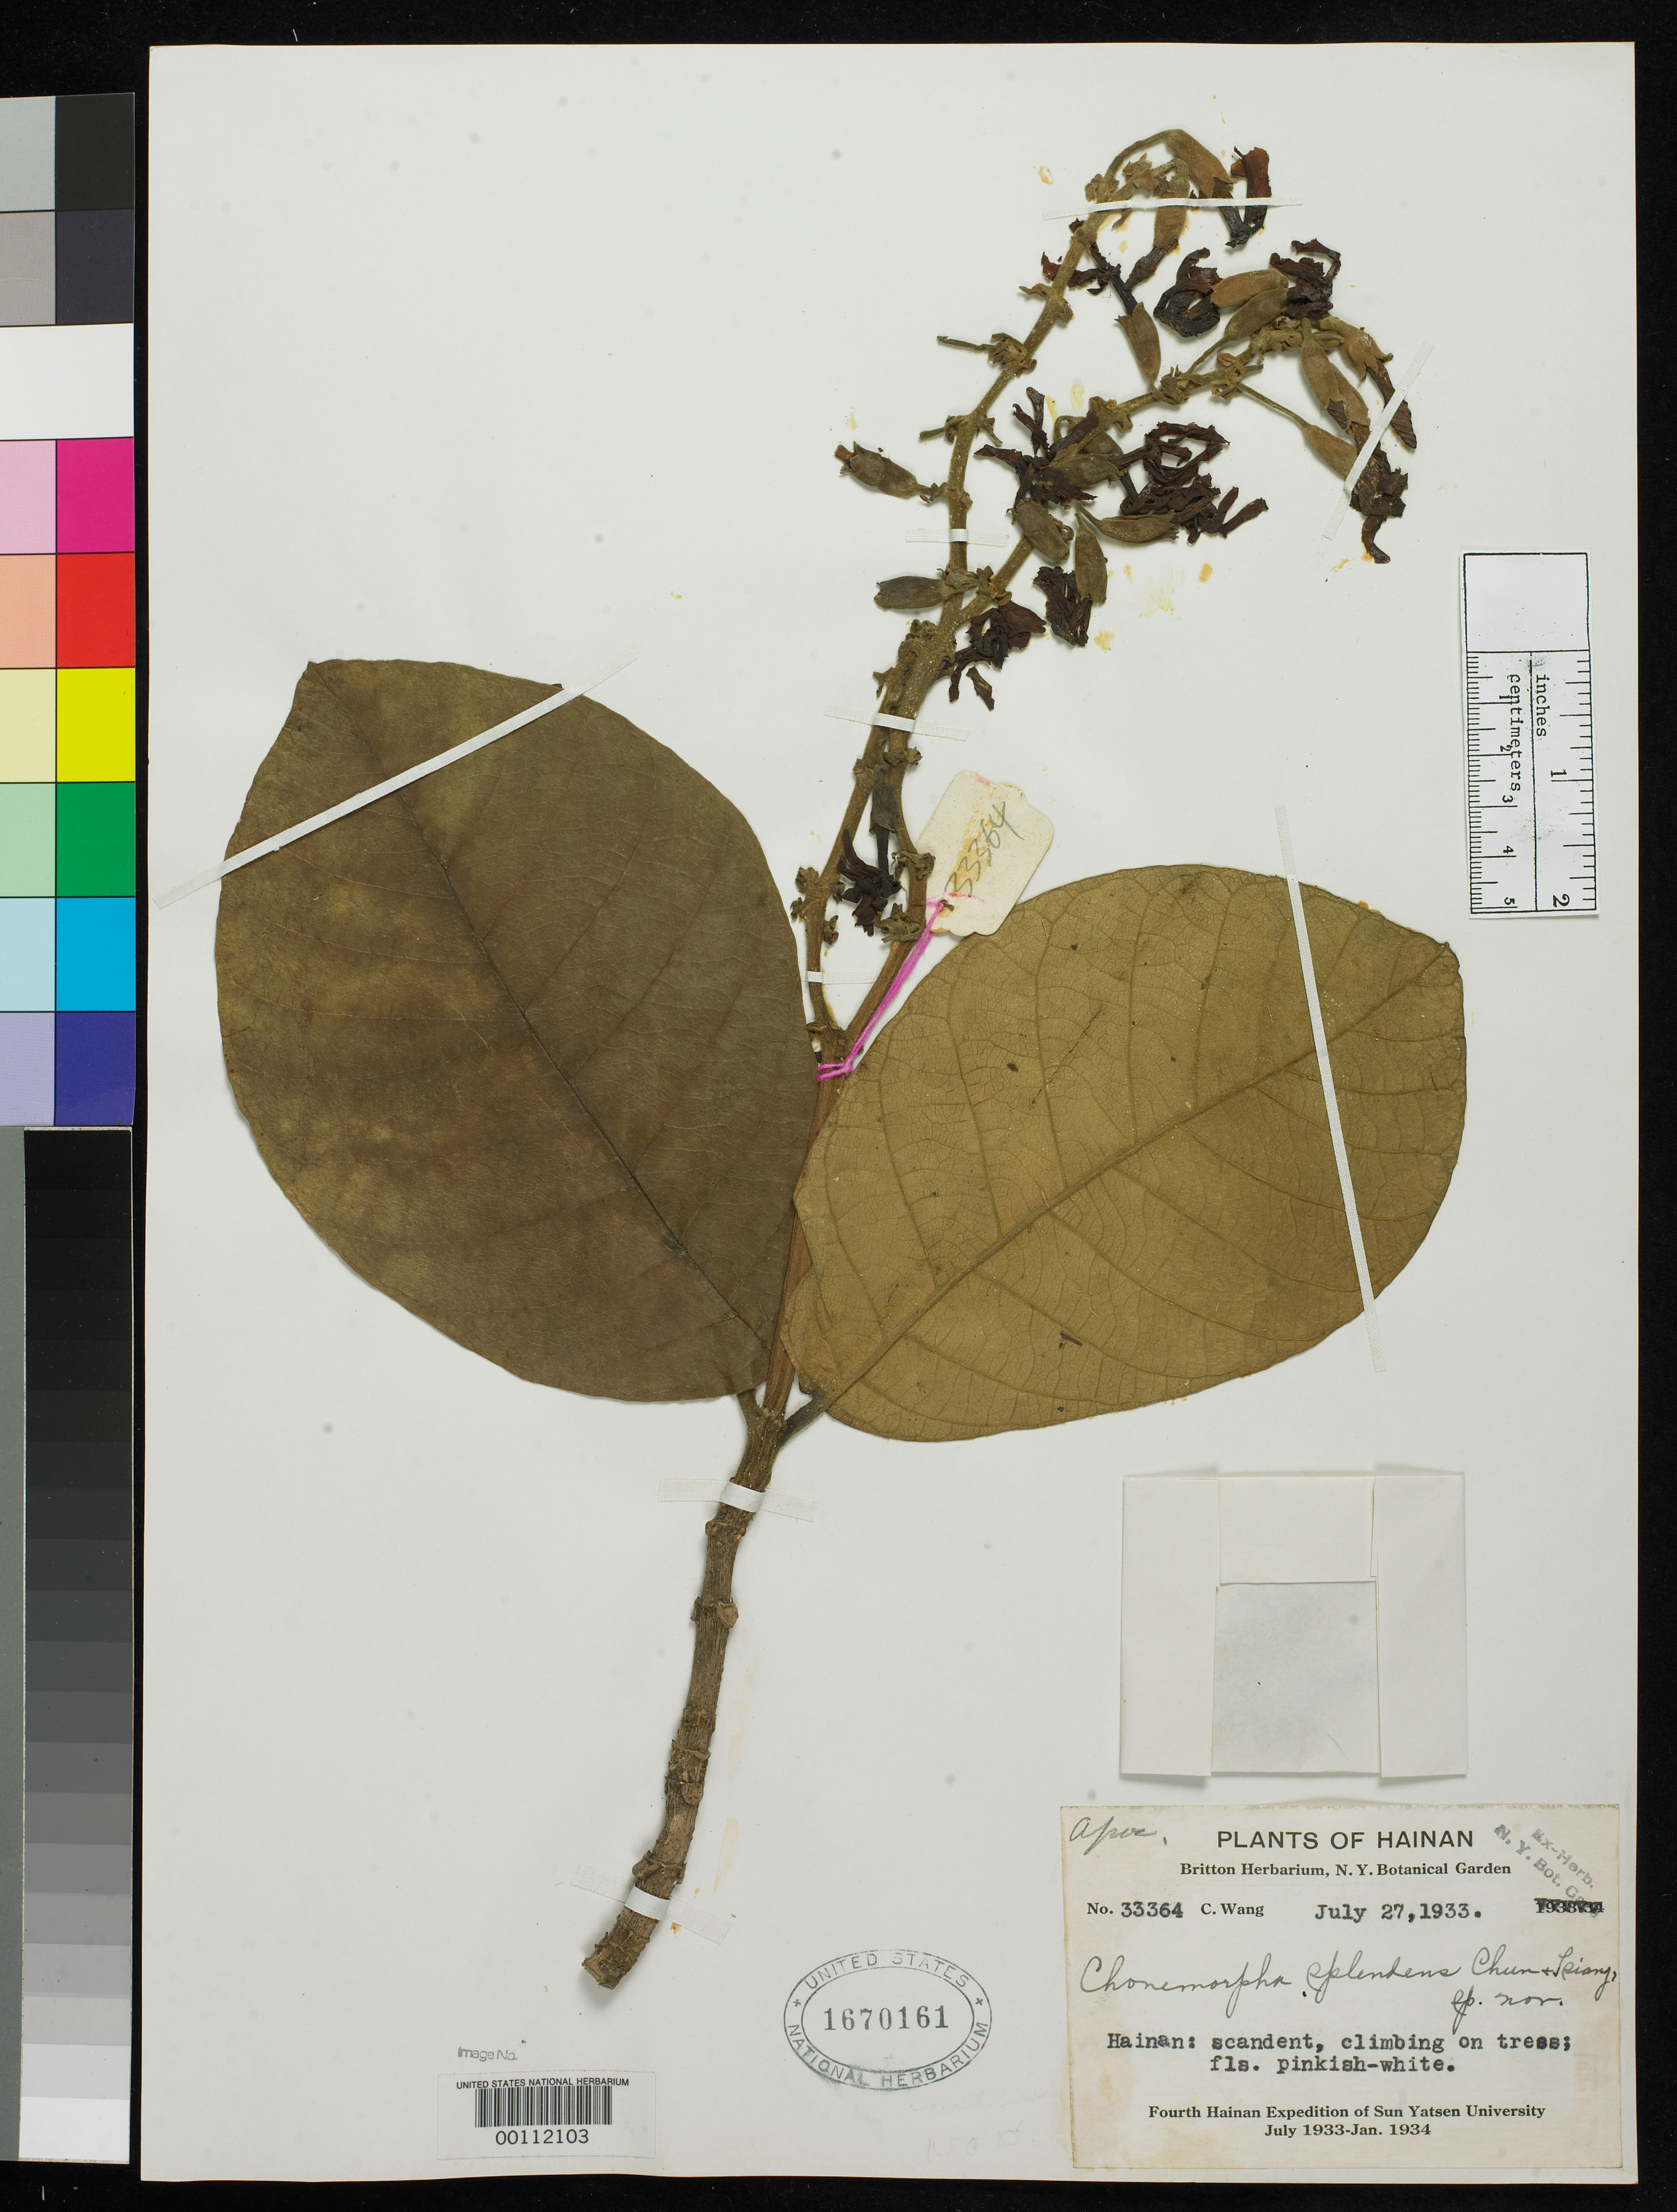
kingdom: Plantae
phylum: Tracheophyta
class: Magnoliopsida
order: Gentianales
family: Apocynaceae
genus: Chonemorpha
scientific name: Chonemorpha splendens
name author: Chun & Tsiang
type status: Isotype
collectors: C. Wang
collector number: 33364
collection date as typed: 27 Jul 1933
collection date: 1933-07-27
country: China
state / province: Hainan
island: Hainan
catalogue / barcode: US 1670161